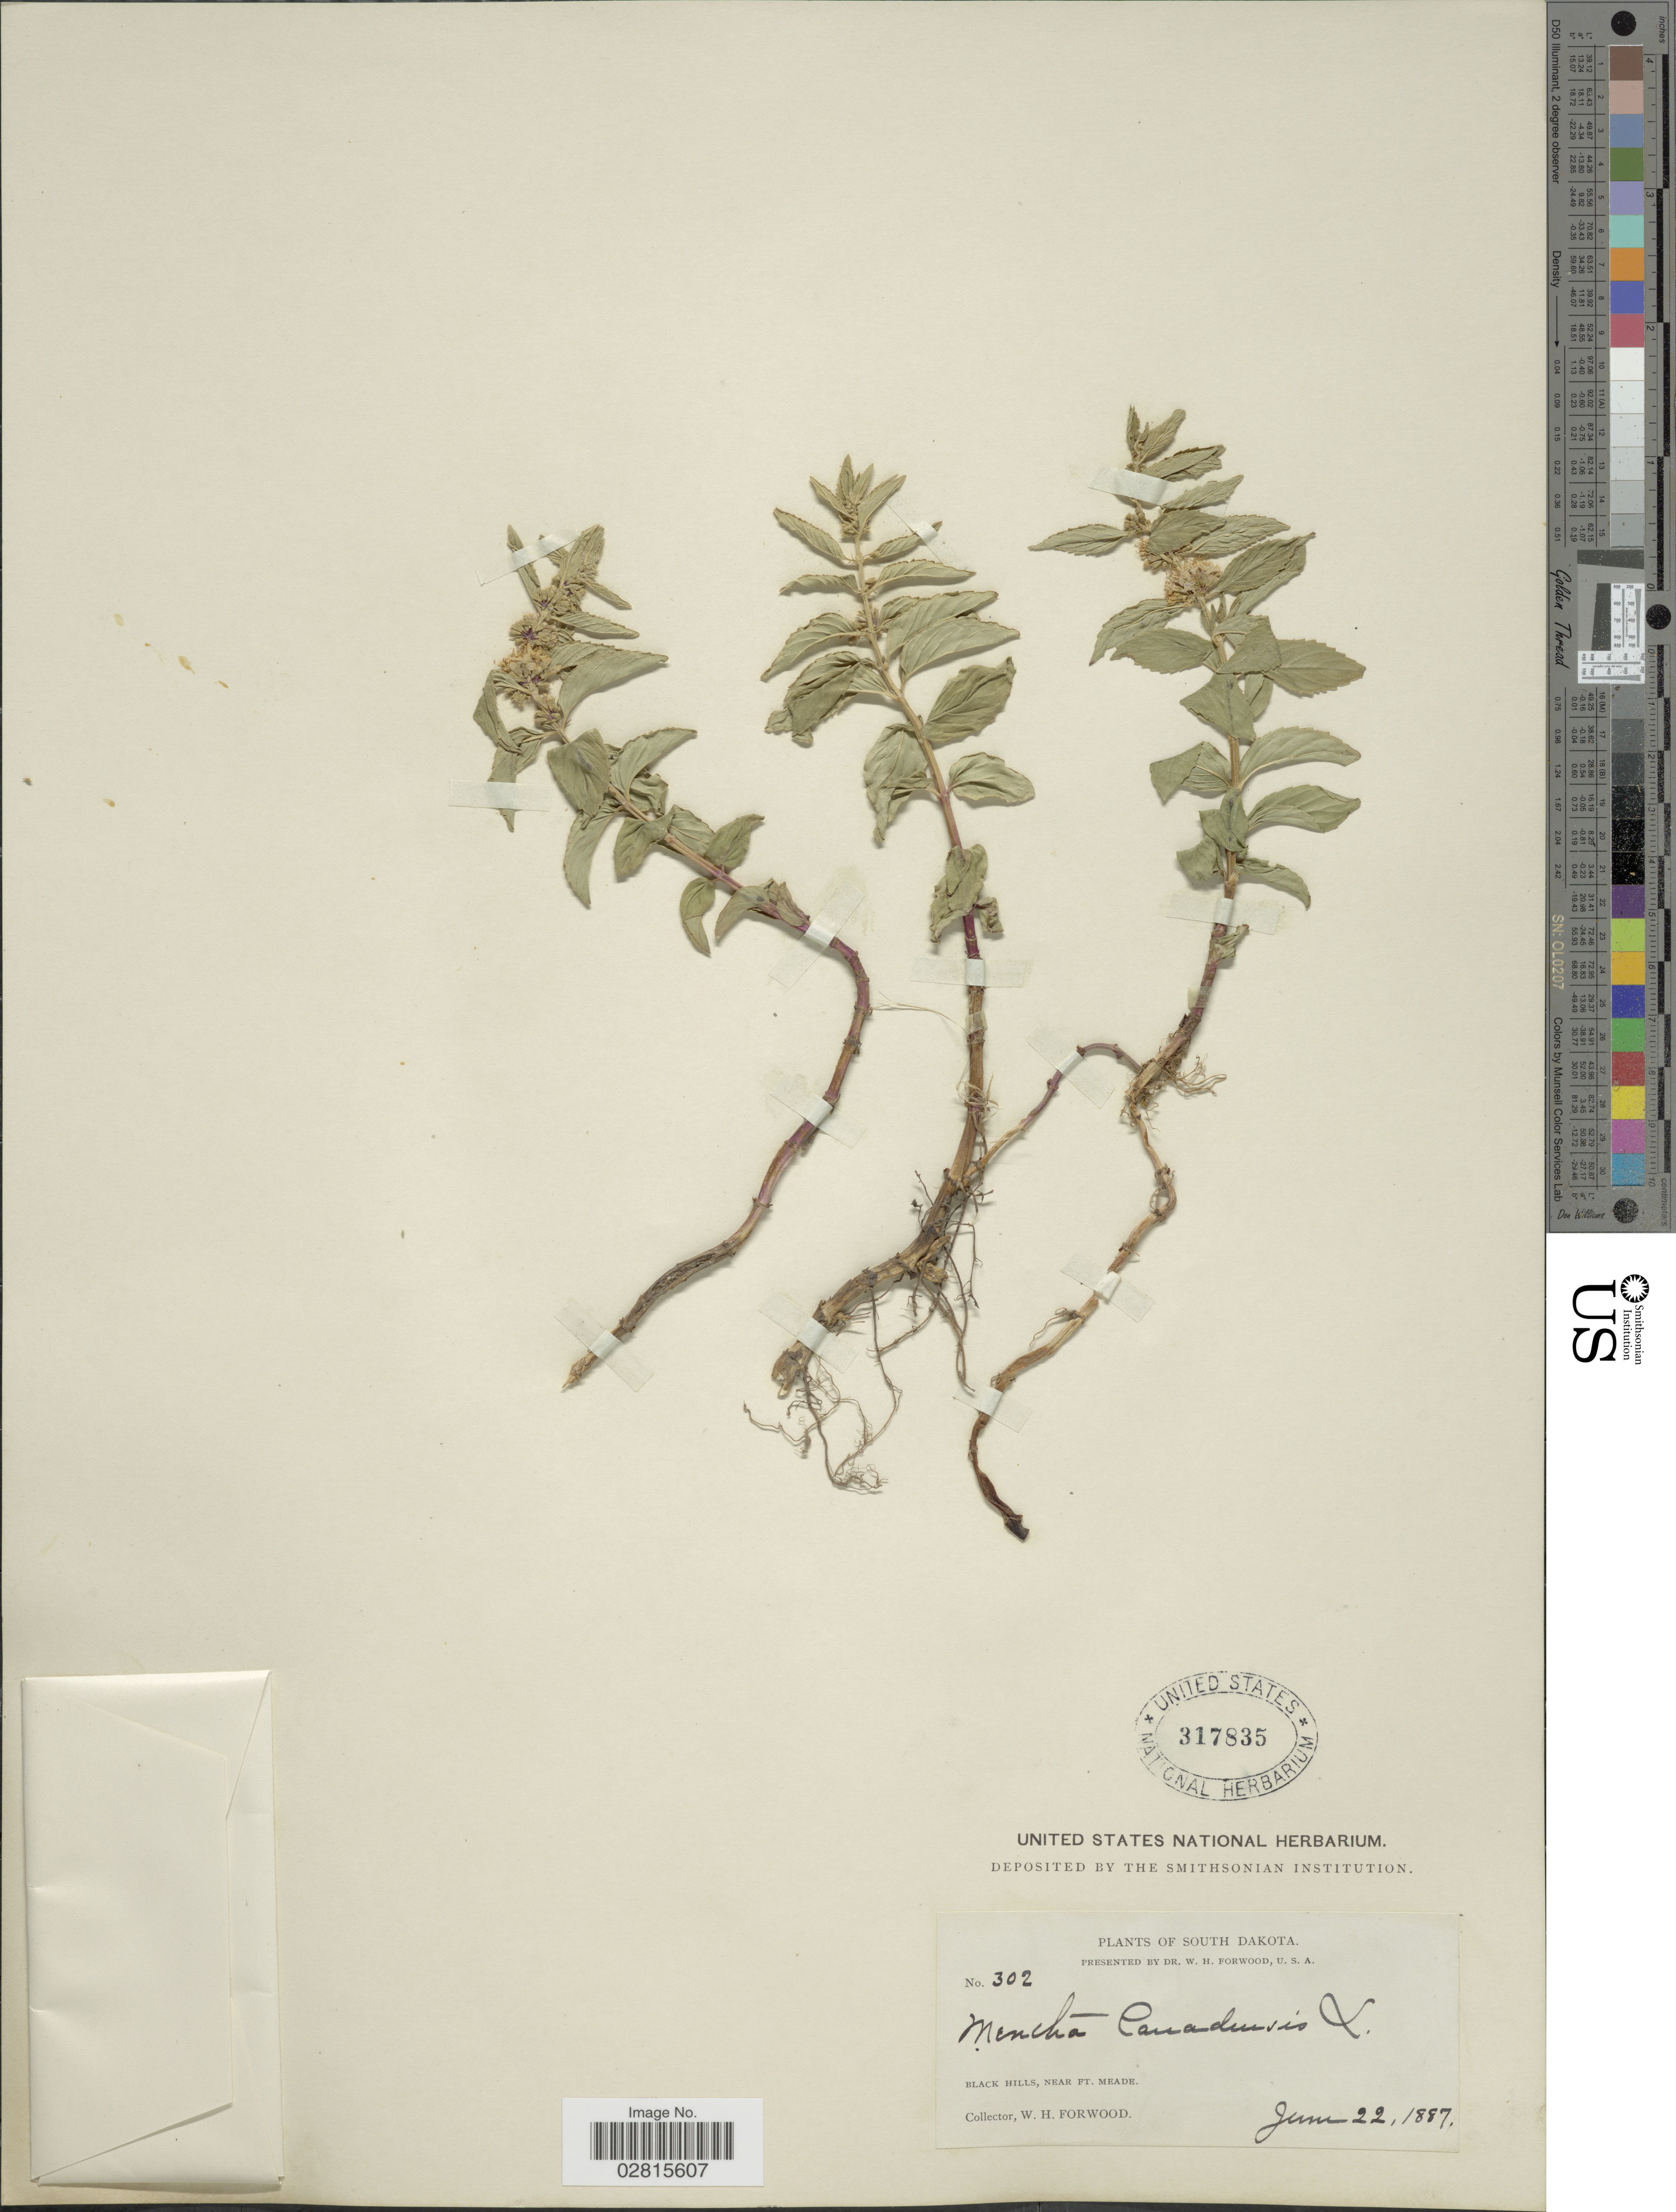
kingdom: Plantae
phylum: Tracheophyta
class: Magnoliopsida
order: Lamiales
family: Lamiaceae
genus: Mentha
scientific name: Mentha penardii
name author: (Briq.) Rydb.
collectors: W. Forwood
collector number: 302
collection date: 1887-06-22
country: United States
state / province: South Dakota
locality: Black Hills, near Ft. Meade.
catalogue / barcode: US 317835